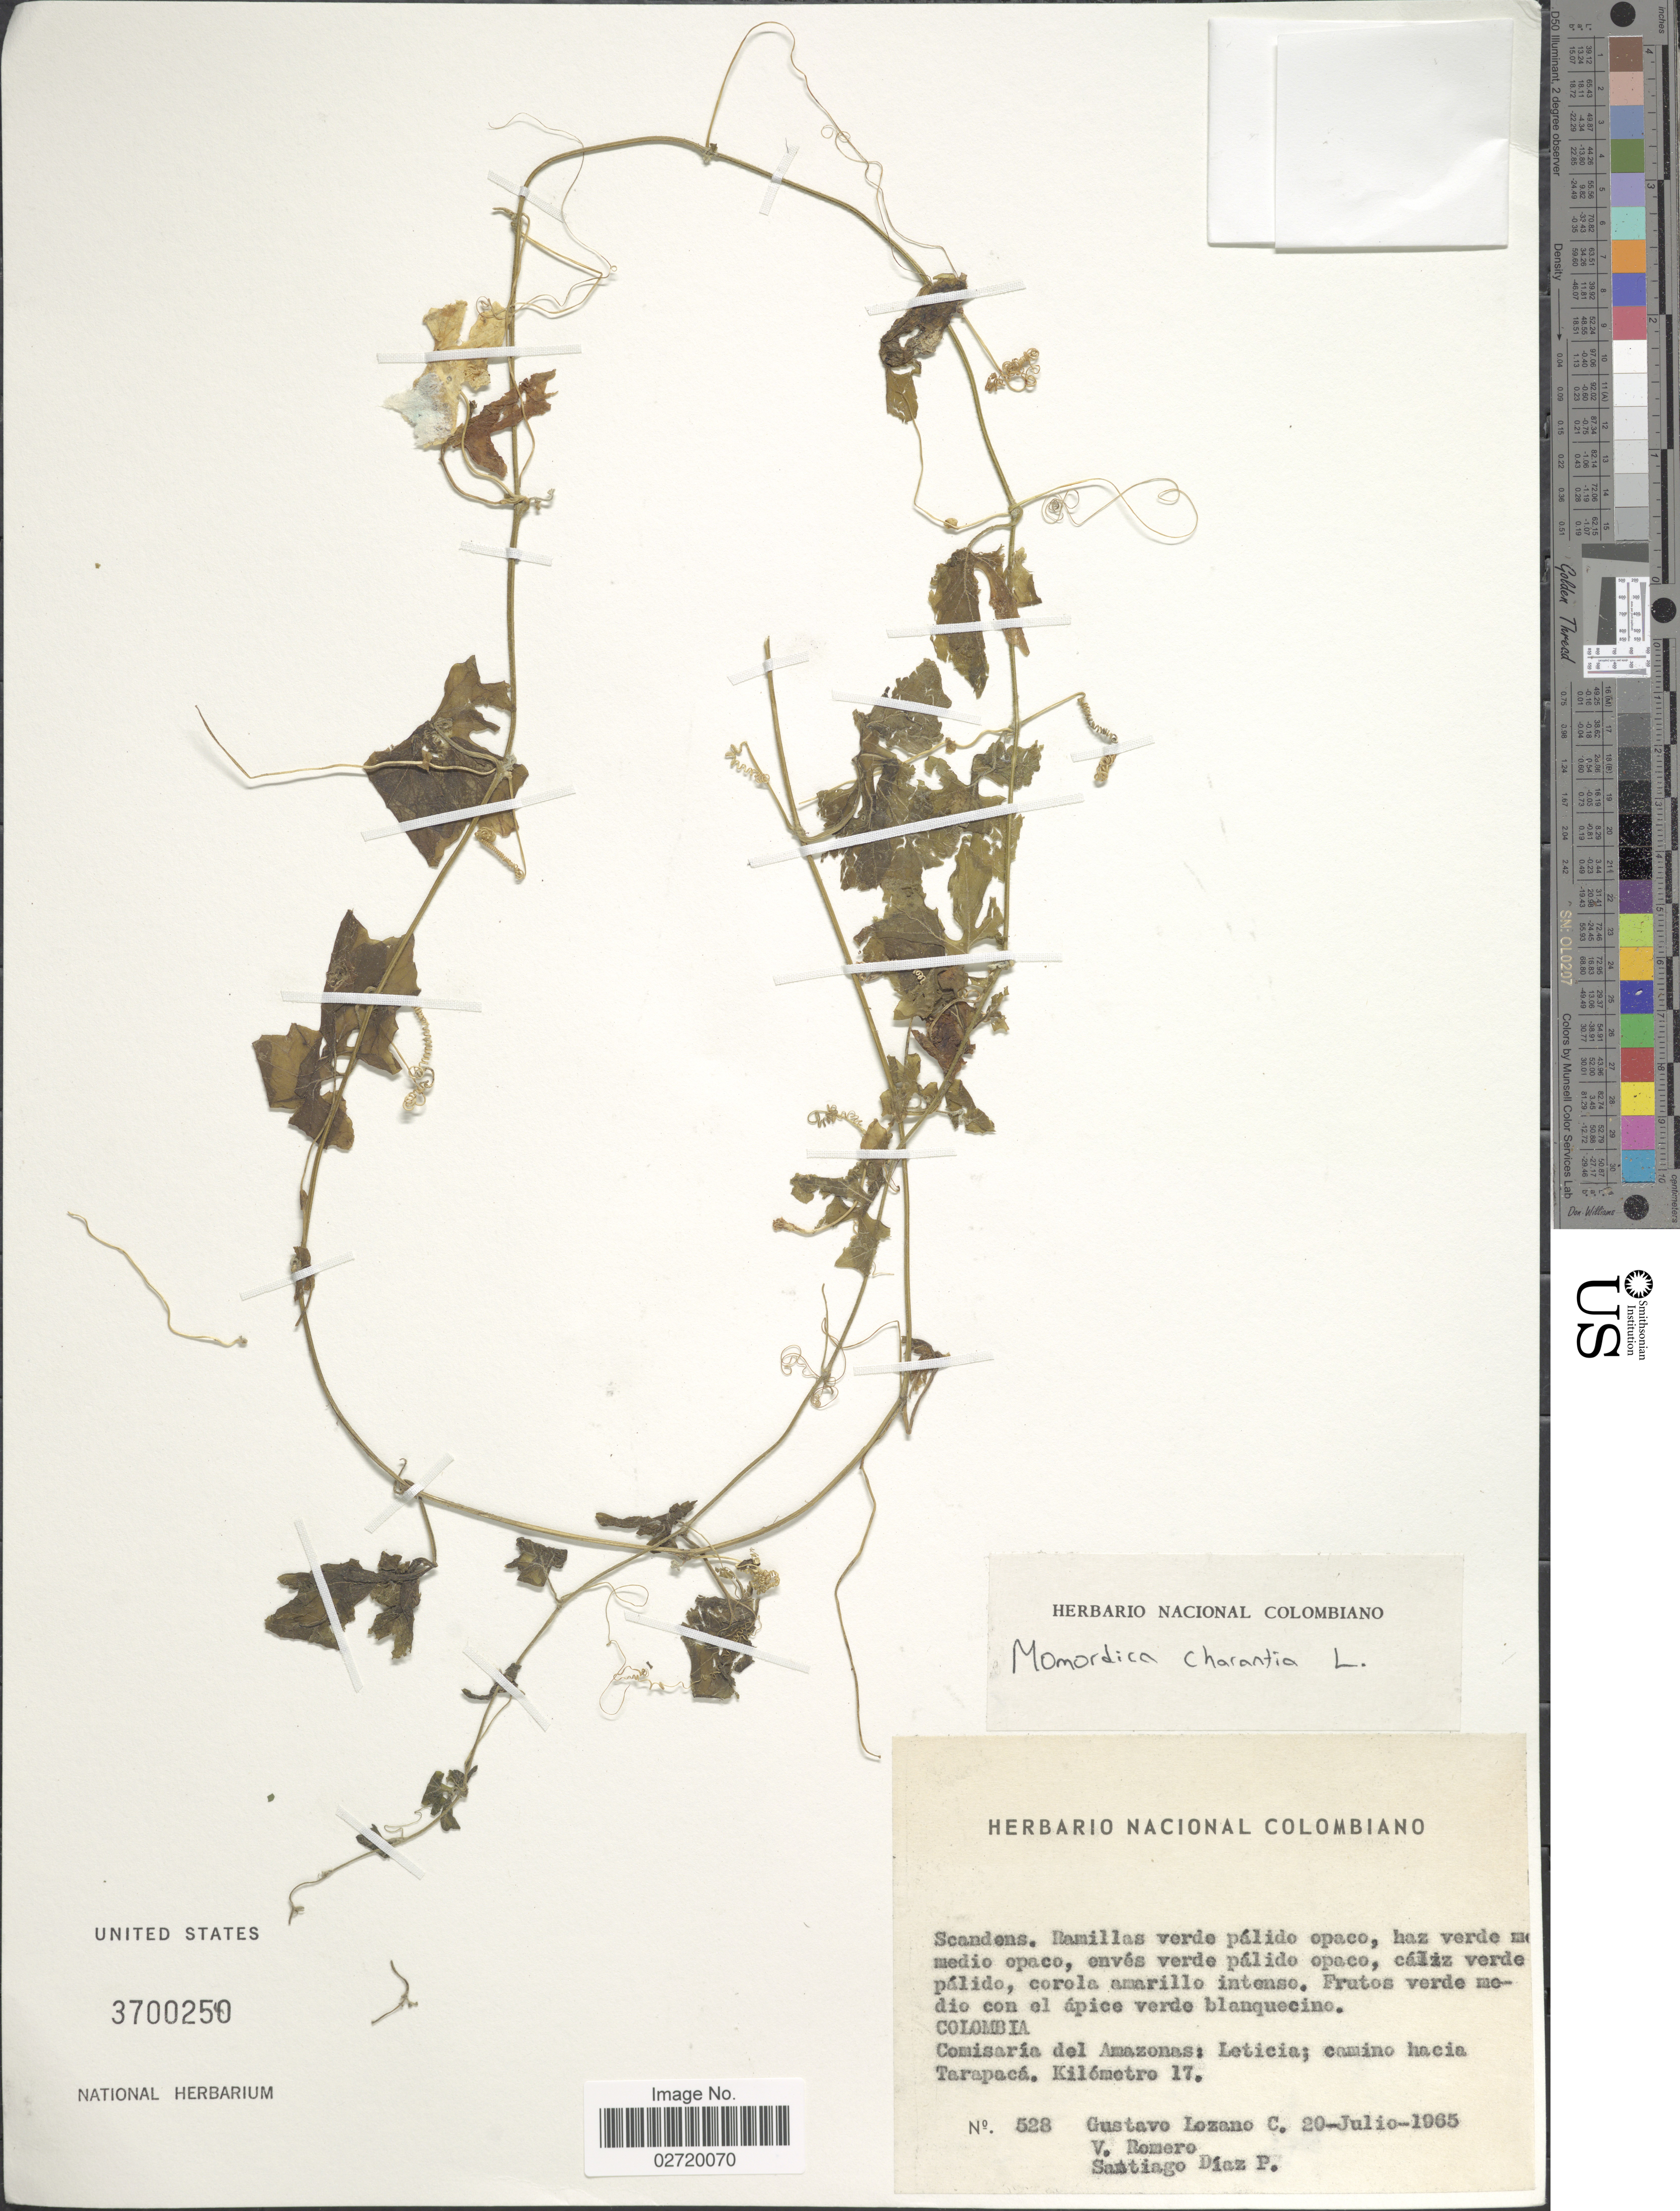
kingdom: Plantae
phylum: Tracheophyta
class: Magnoliopsida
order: Cucurbitales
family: Cucurbitaceae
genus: Momordica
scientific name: Momordica charantia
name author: L.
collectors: G. Lozano-Contreras, V. Romero & S. Díaz Píedrahíta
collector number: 528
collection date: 1965-07-20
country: Colombia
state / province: Amazônas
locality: Comisaria del Amazonas; Leticia; camino hacia Tarapaca, Kilometro 17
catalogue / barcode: US 3700250